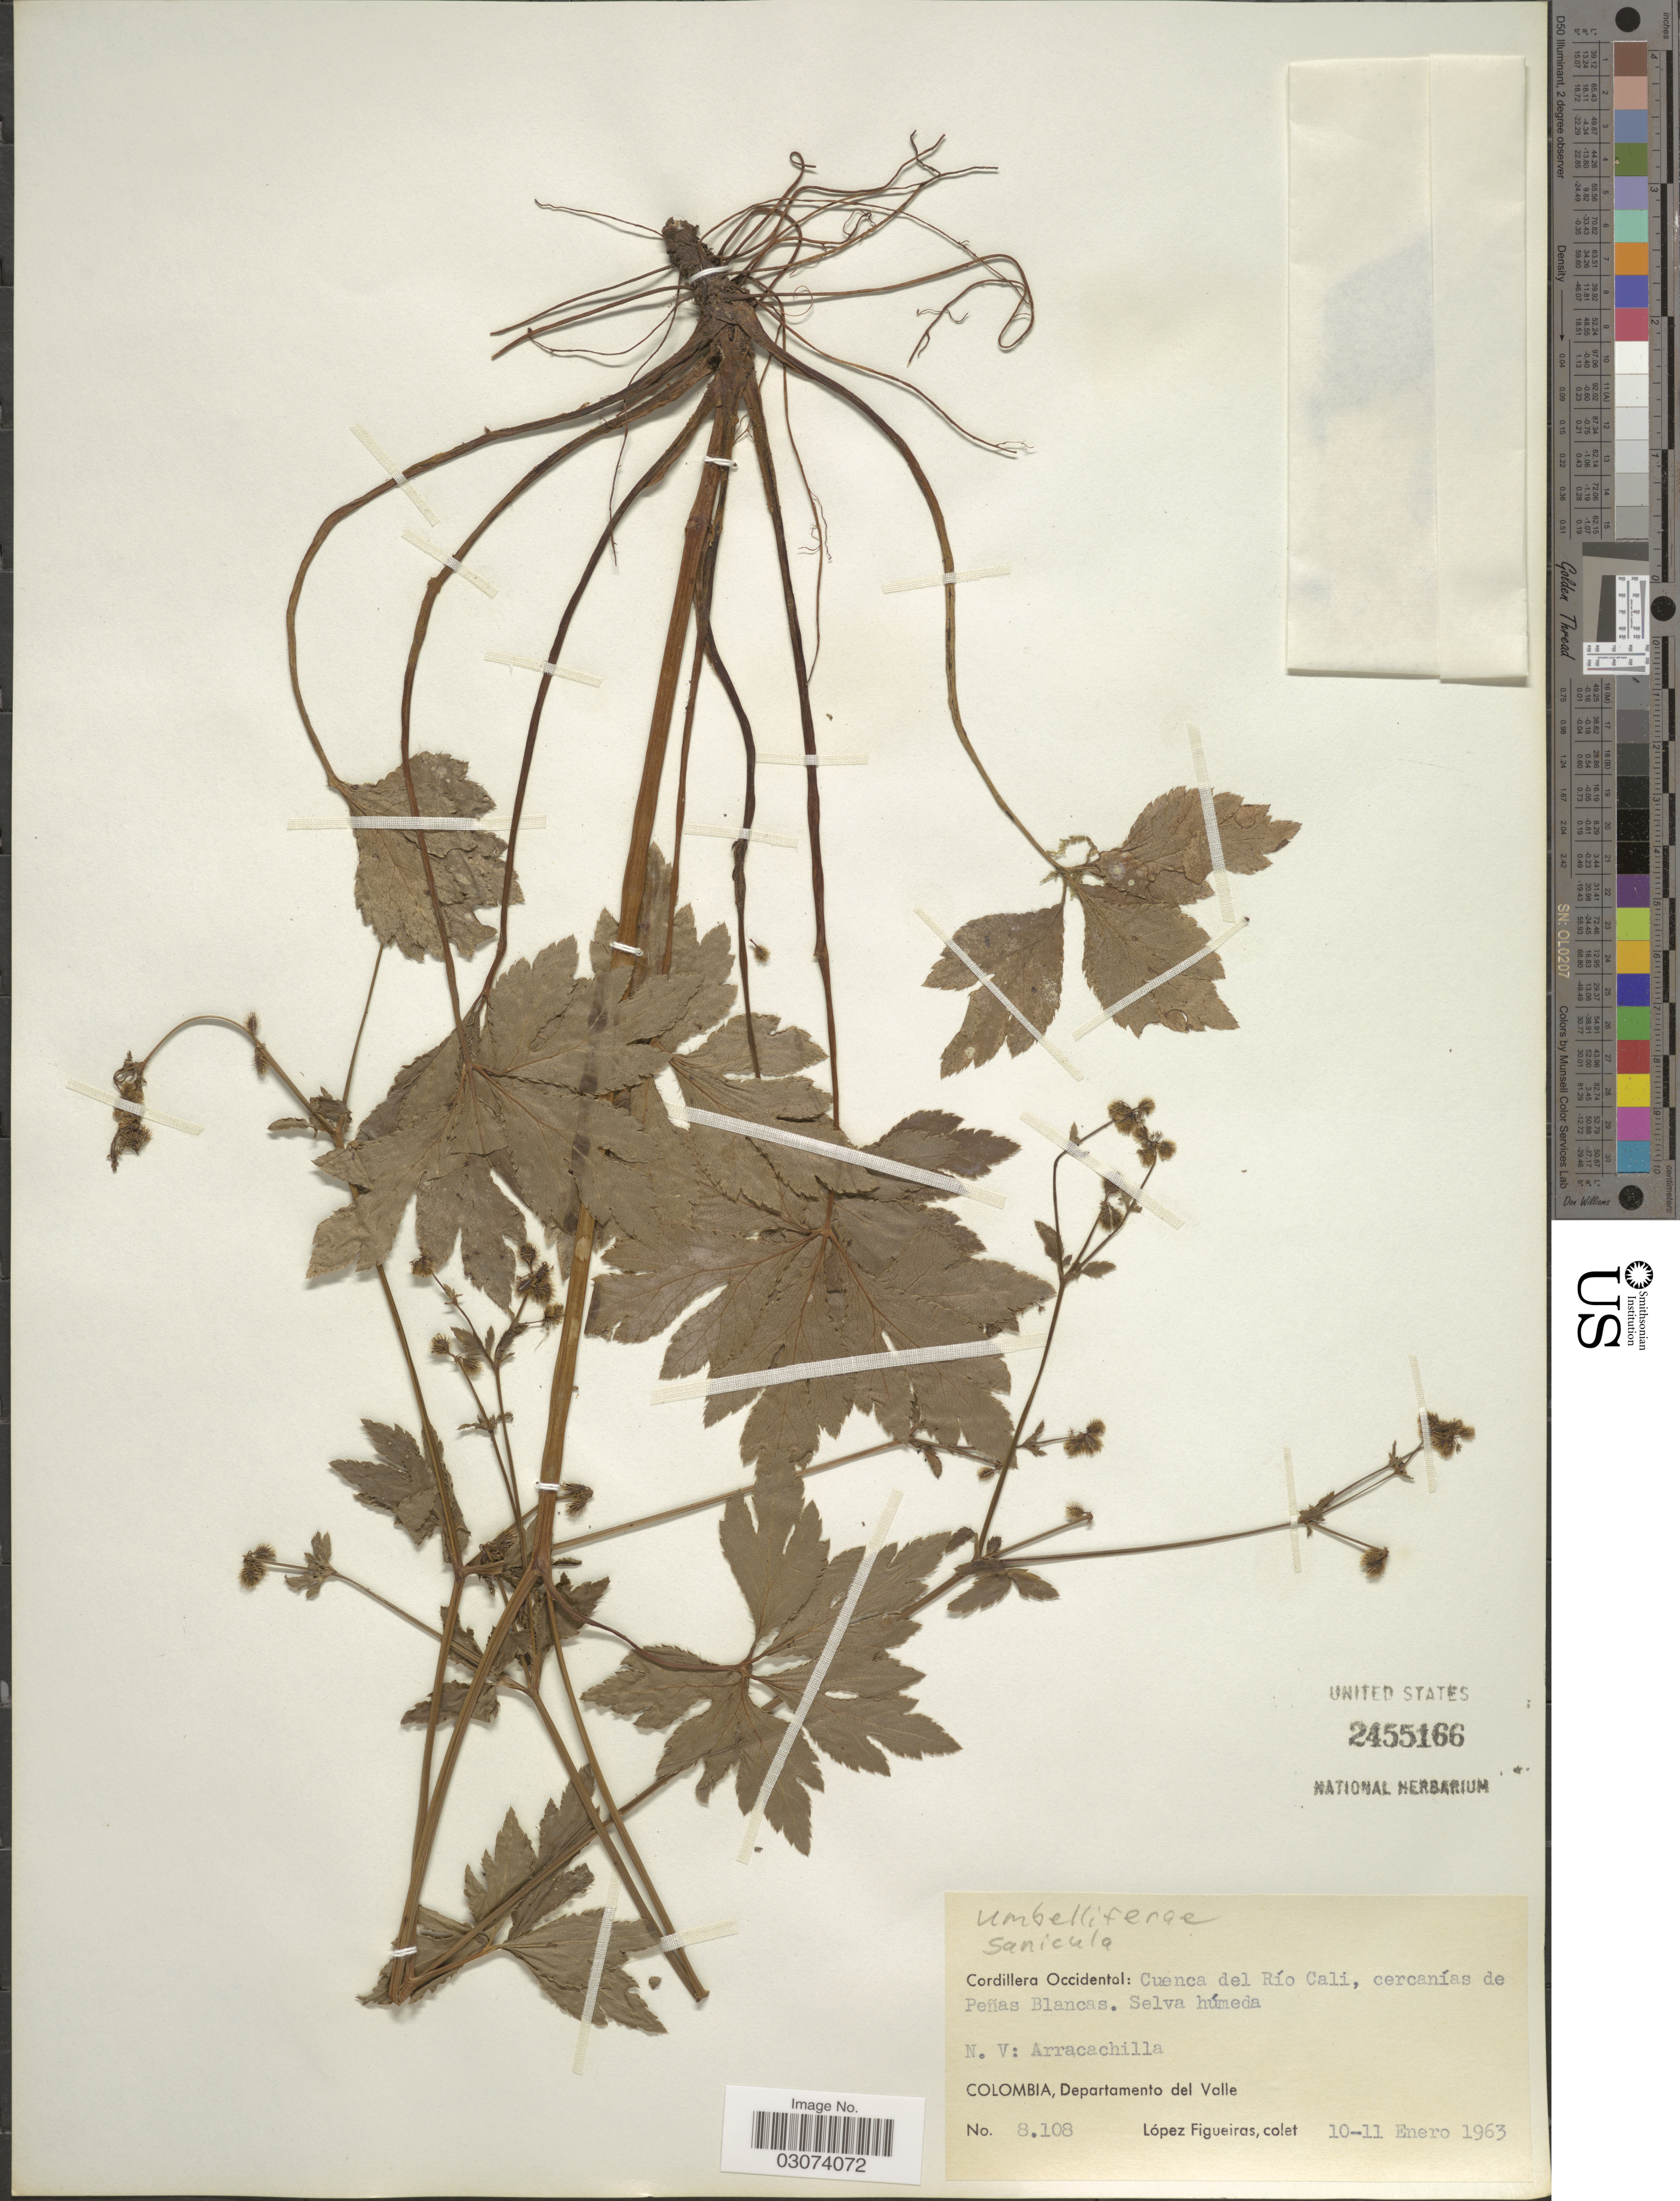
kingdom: Plantae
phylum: Tracheophyta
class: Magnoliopsida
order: Apiales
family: Apiaceae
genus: Sanicula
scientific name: Sanicula sp.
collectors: M. López Figueiras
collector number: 8108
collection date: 1963-01-10/1963-01-11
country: Colombia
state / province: Valle del Cauca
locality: Cordillera Occidental: Cuenca del Río Cali, cercanías de Peñas Blancas. Selva húmeda. Departamento del Valle.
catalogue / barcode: US 2455166